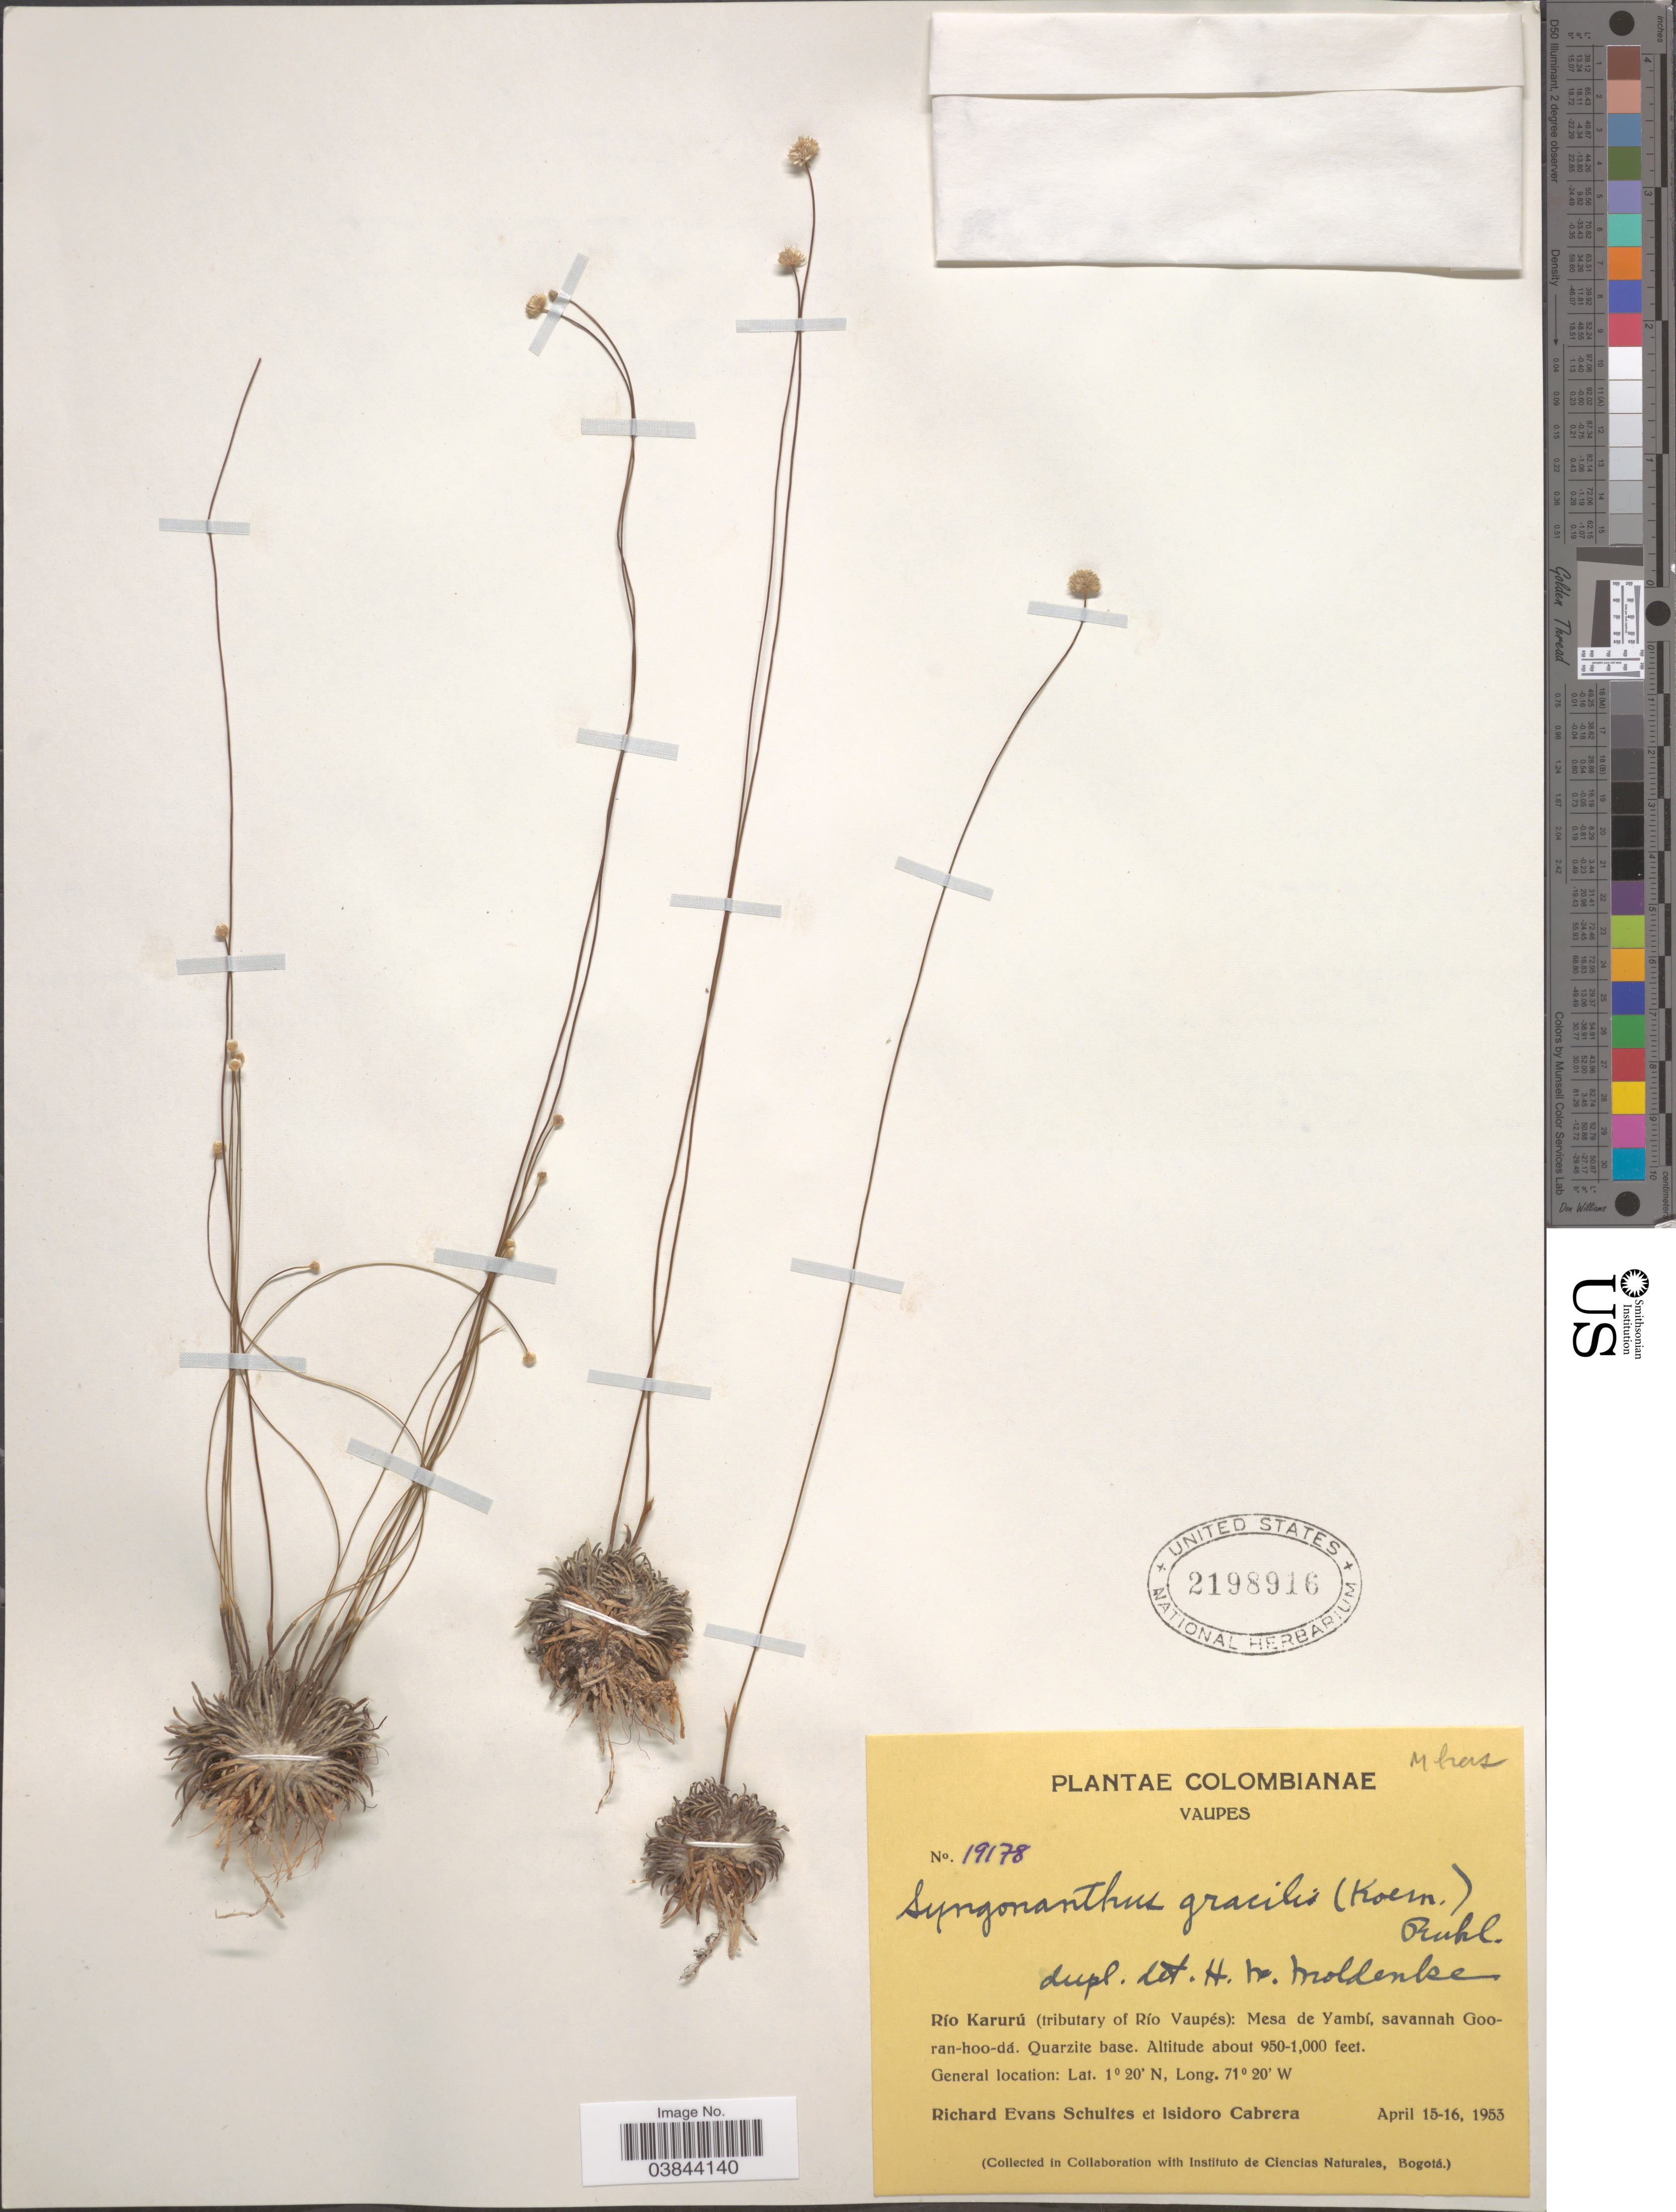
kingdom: Plantae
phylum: Tracheophyta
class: Liliopsida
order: Poales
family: Eriocaulaceae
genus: Syngonanthus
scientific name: Syngonanthus gracilis var. gracilis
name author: (Bong.) Ruhland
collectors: R. E. Schultes & I. Cabrera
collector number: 19178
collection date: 1953-04-15/1953-04-16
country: Colombia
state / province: Vaupés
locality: Río Karurú (tributary of Río Vaupés): Mesa de Yambí, savannah Goo-ran-hoo-dá. Quarzite base.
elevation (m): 290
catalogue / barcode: US 2198916